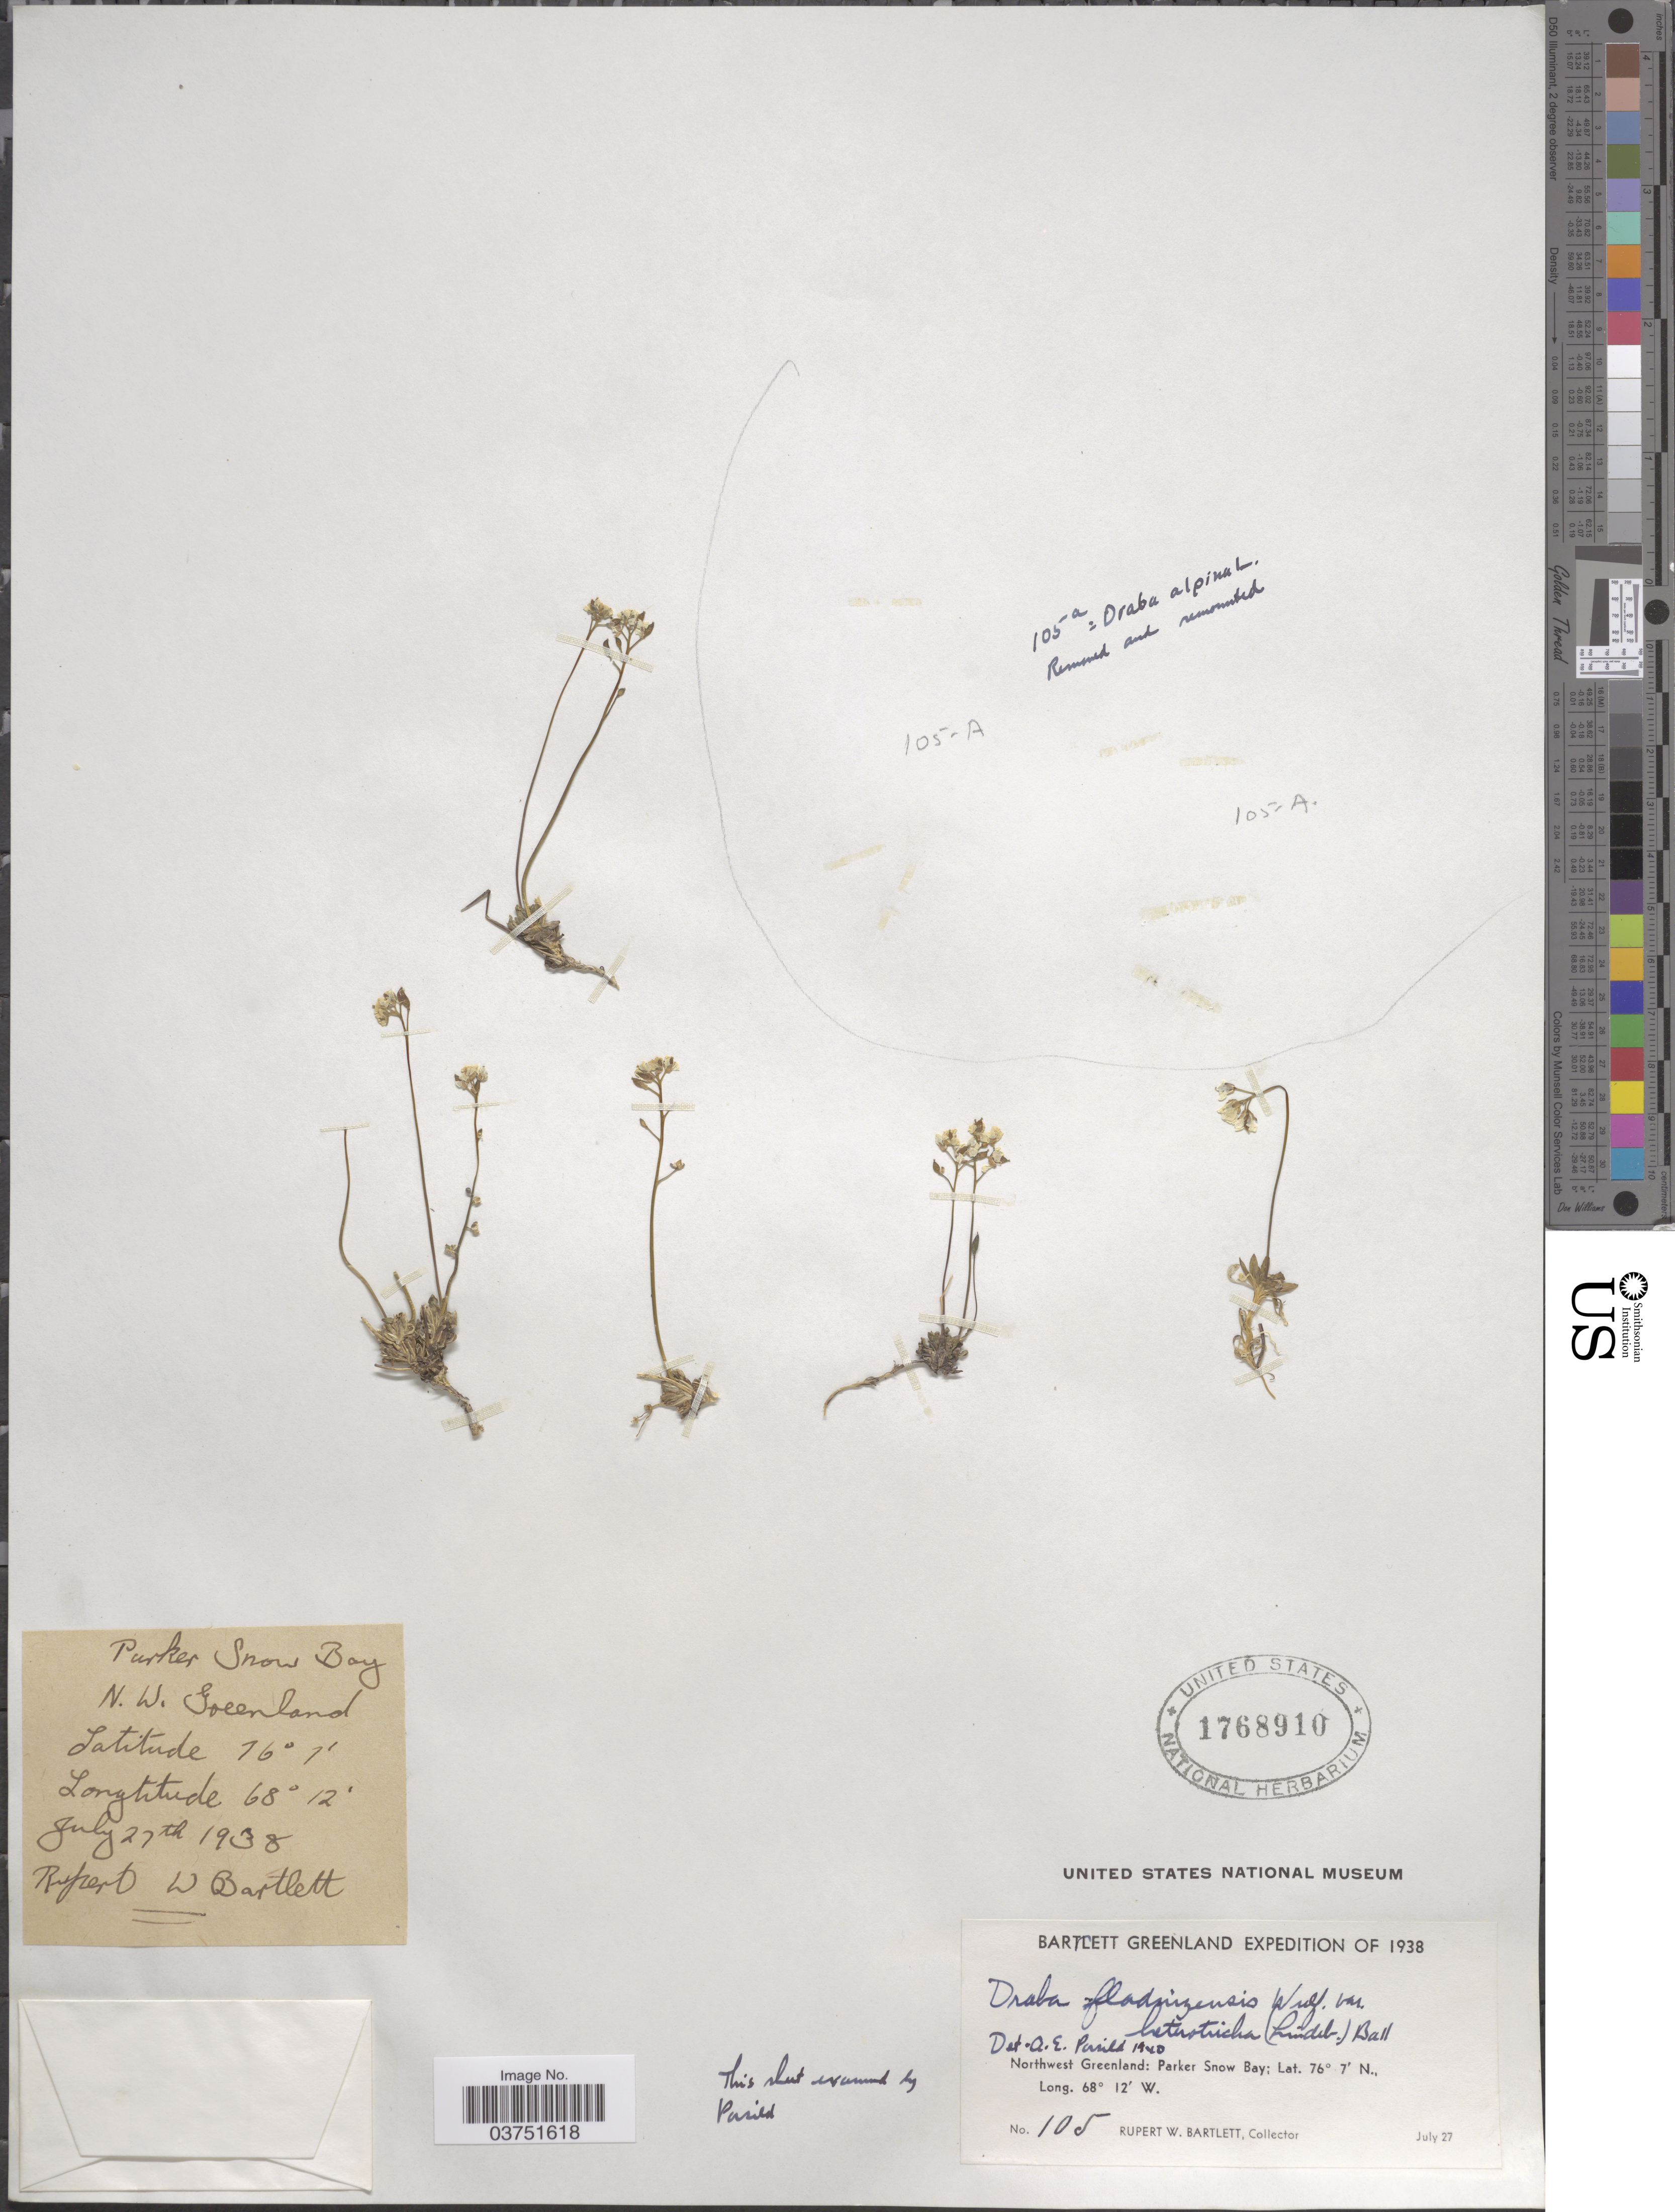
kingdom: Plantae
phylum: Tracheophyta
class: Magnoliopsida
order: Brassicales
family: Brassicaceae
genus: Draba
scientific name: Draba lactea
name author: Adams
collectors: R. W. Bartlett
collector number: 105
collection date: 1938-07-27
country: Greenland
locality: Northwest Greenland: Parker Snow Bay.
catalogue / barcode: US 1768910